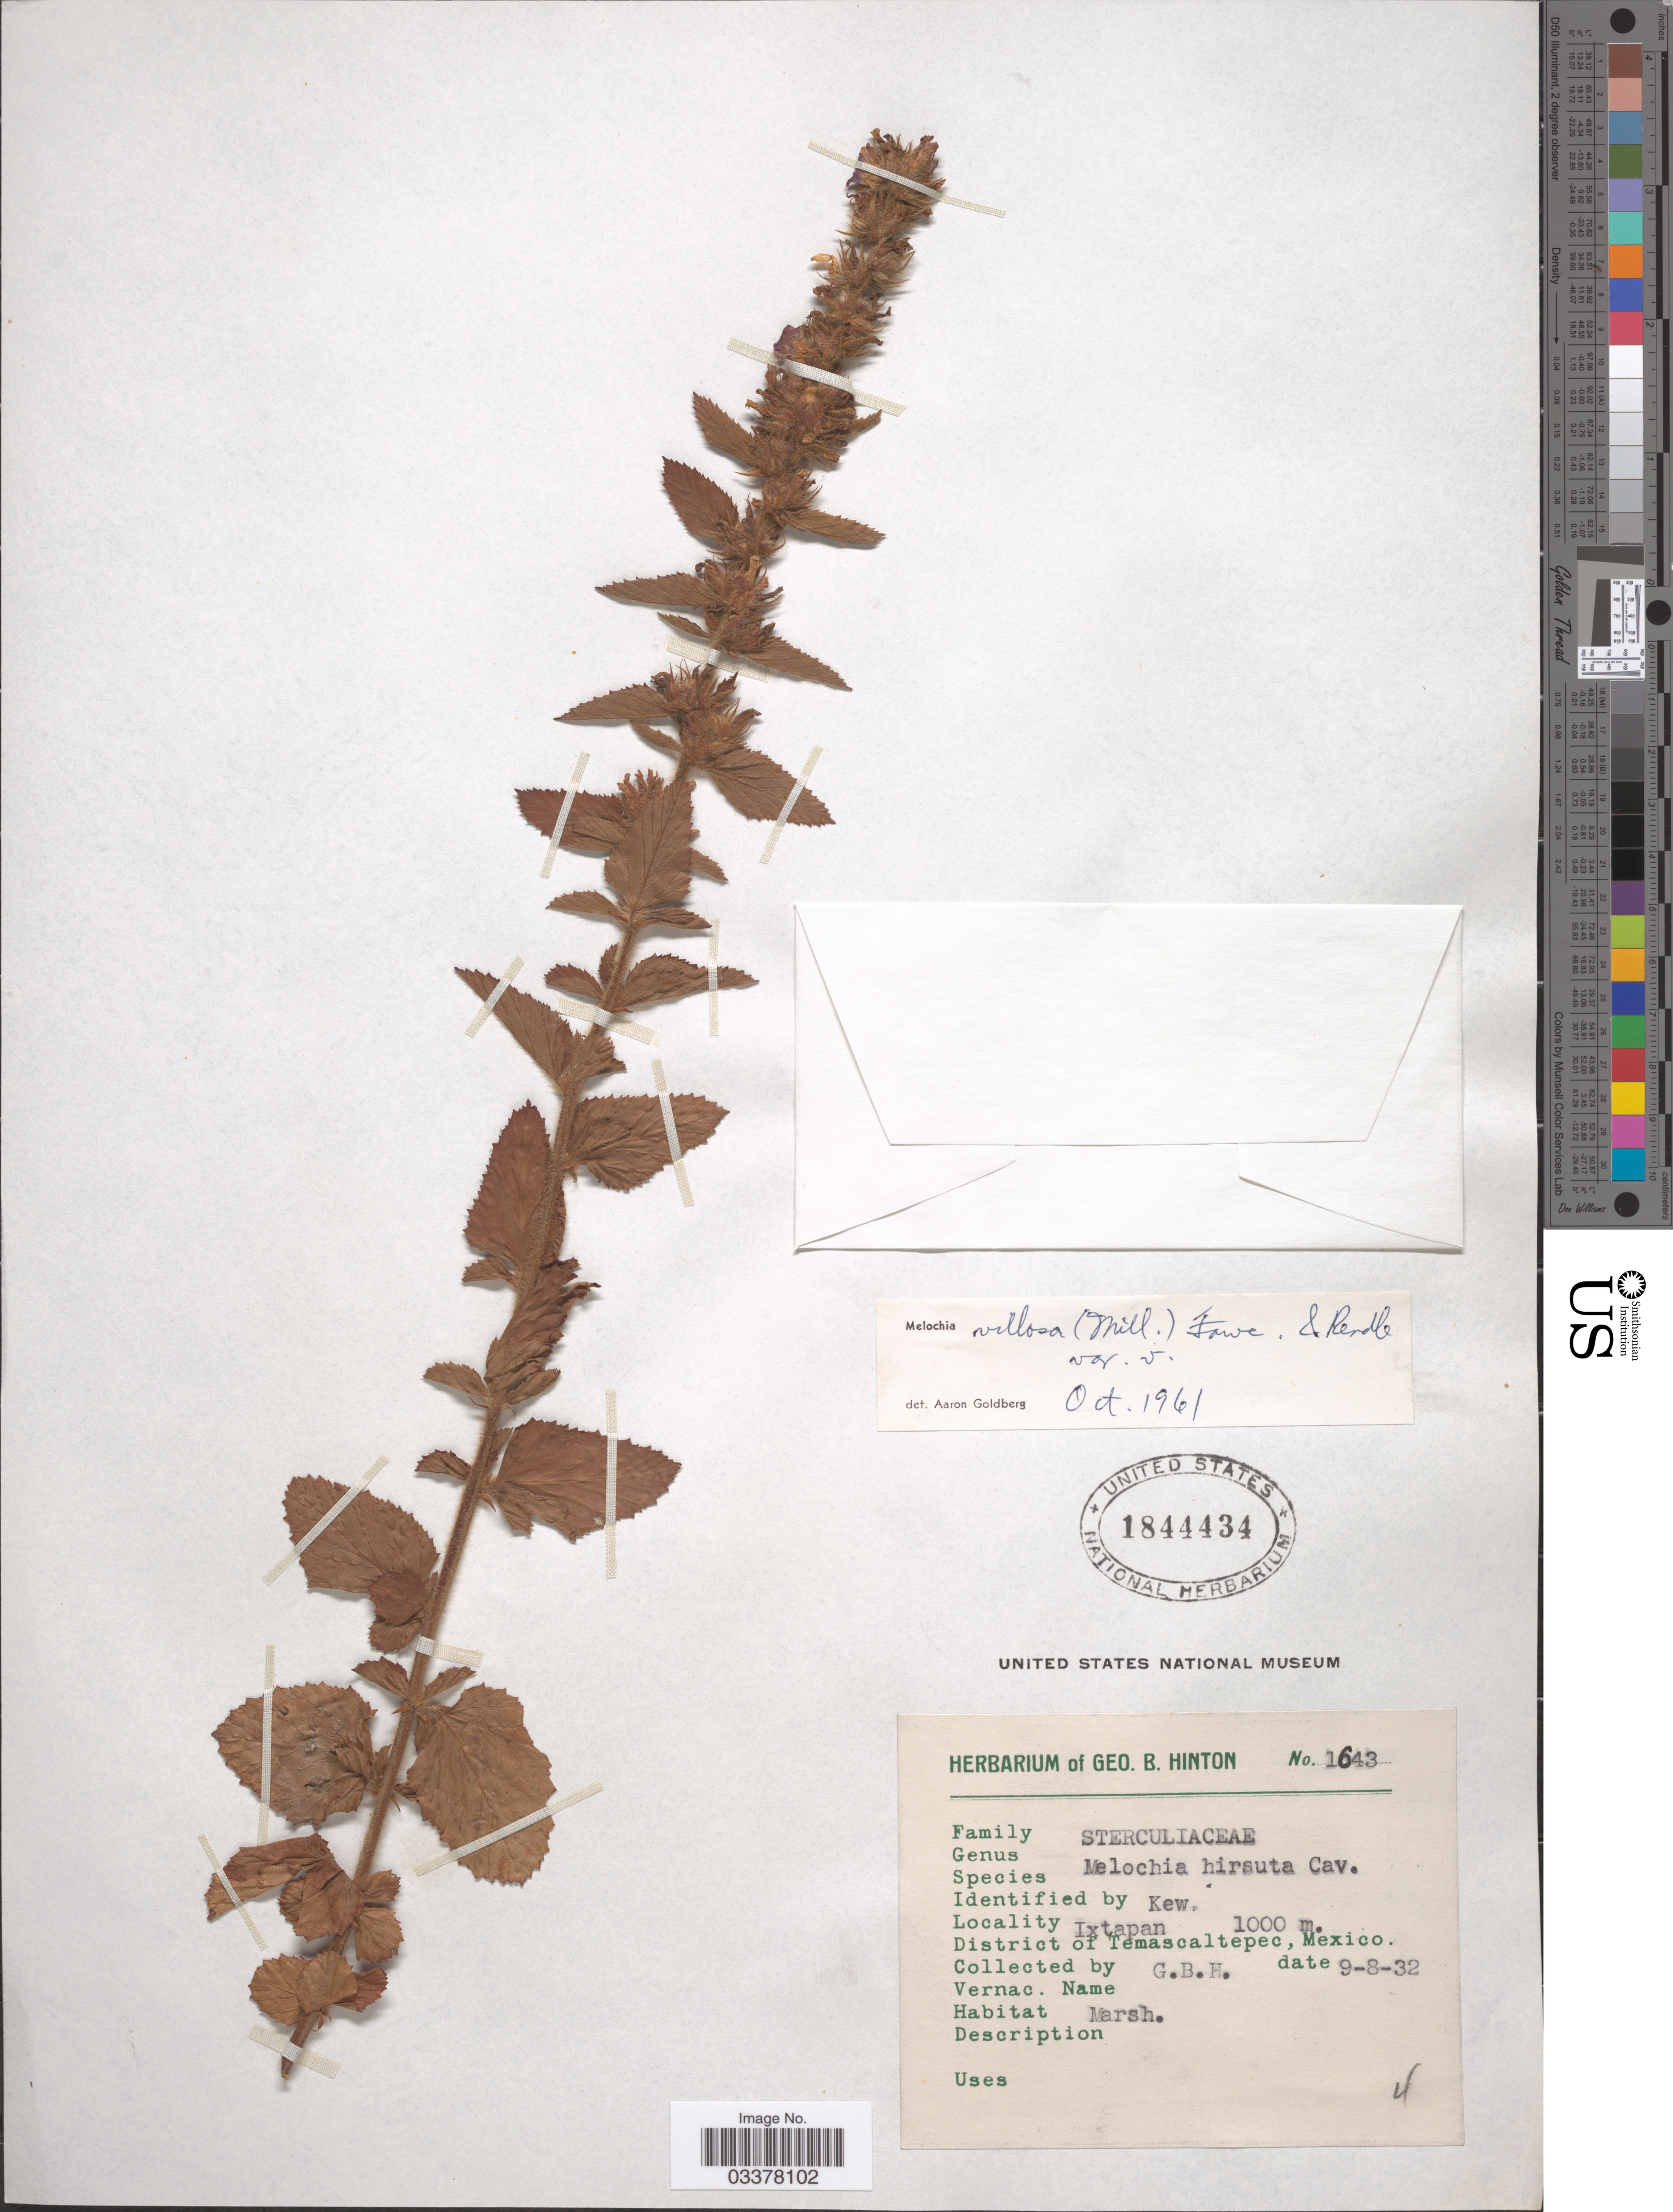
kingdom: Plantae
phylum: Tracheophyta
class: Magnoliopsida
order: Malvales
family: Malvaceae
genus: Melochia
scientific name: Melochia spicata var. spicata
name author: (L.) Fryxell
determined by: Dorr, L. J., (BOT), Smithsonian Institution - National Museum of Natural History (UNITED STATES)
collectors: G. B. Hinton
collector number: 1643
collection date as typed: Transcribed d/m/y: 9/8/32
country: Mexico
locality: Ixtapan. District of Temascaltepec.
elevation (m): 1000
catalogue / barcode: US 1844434